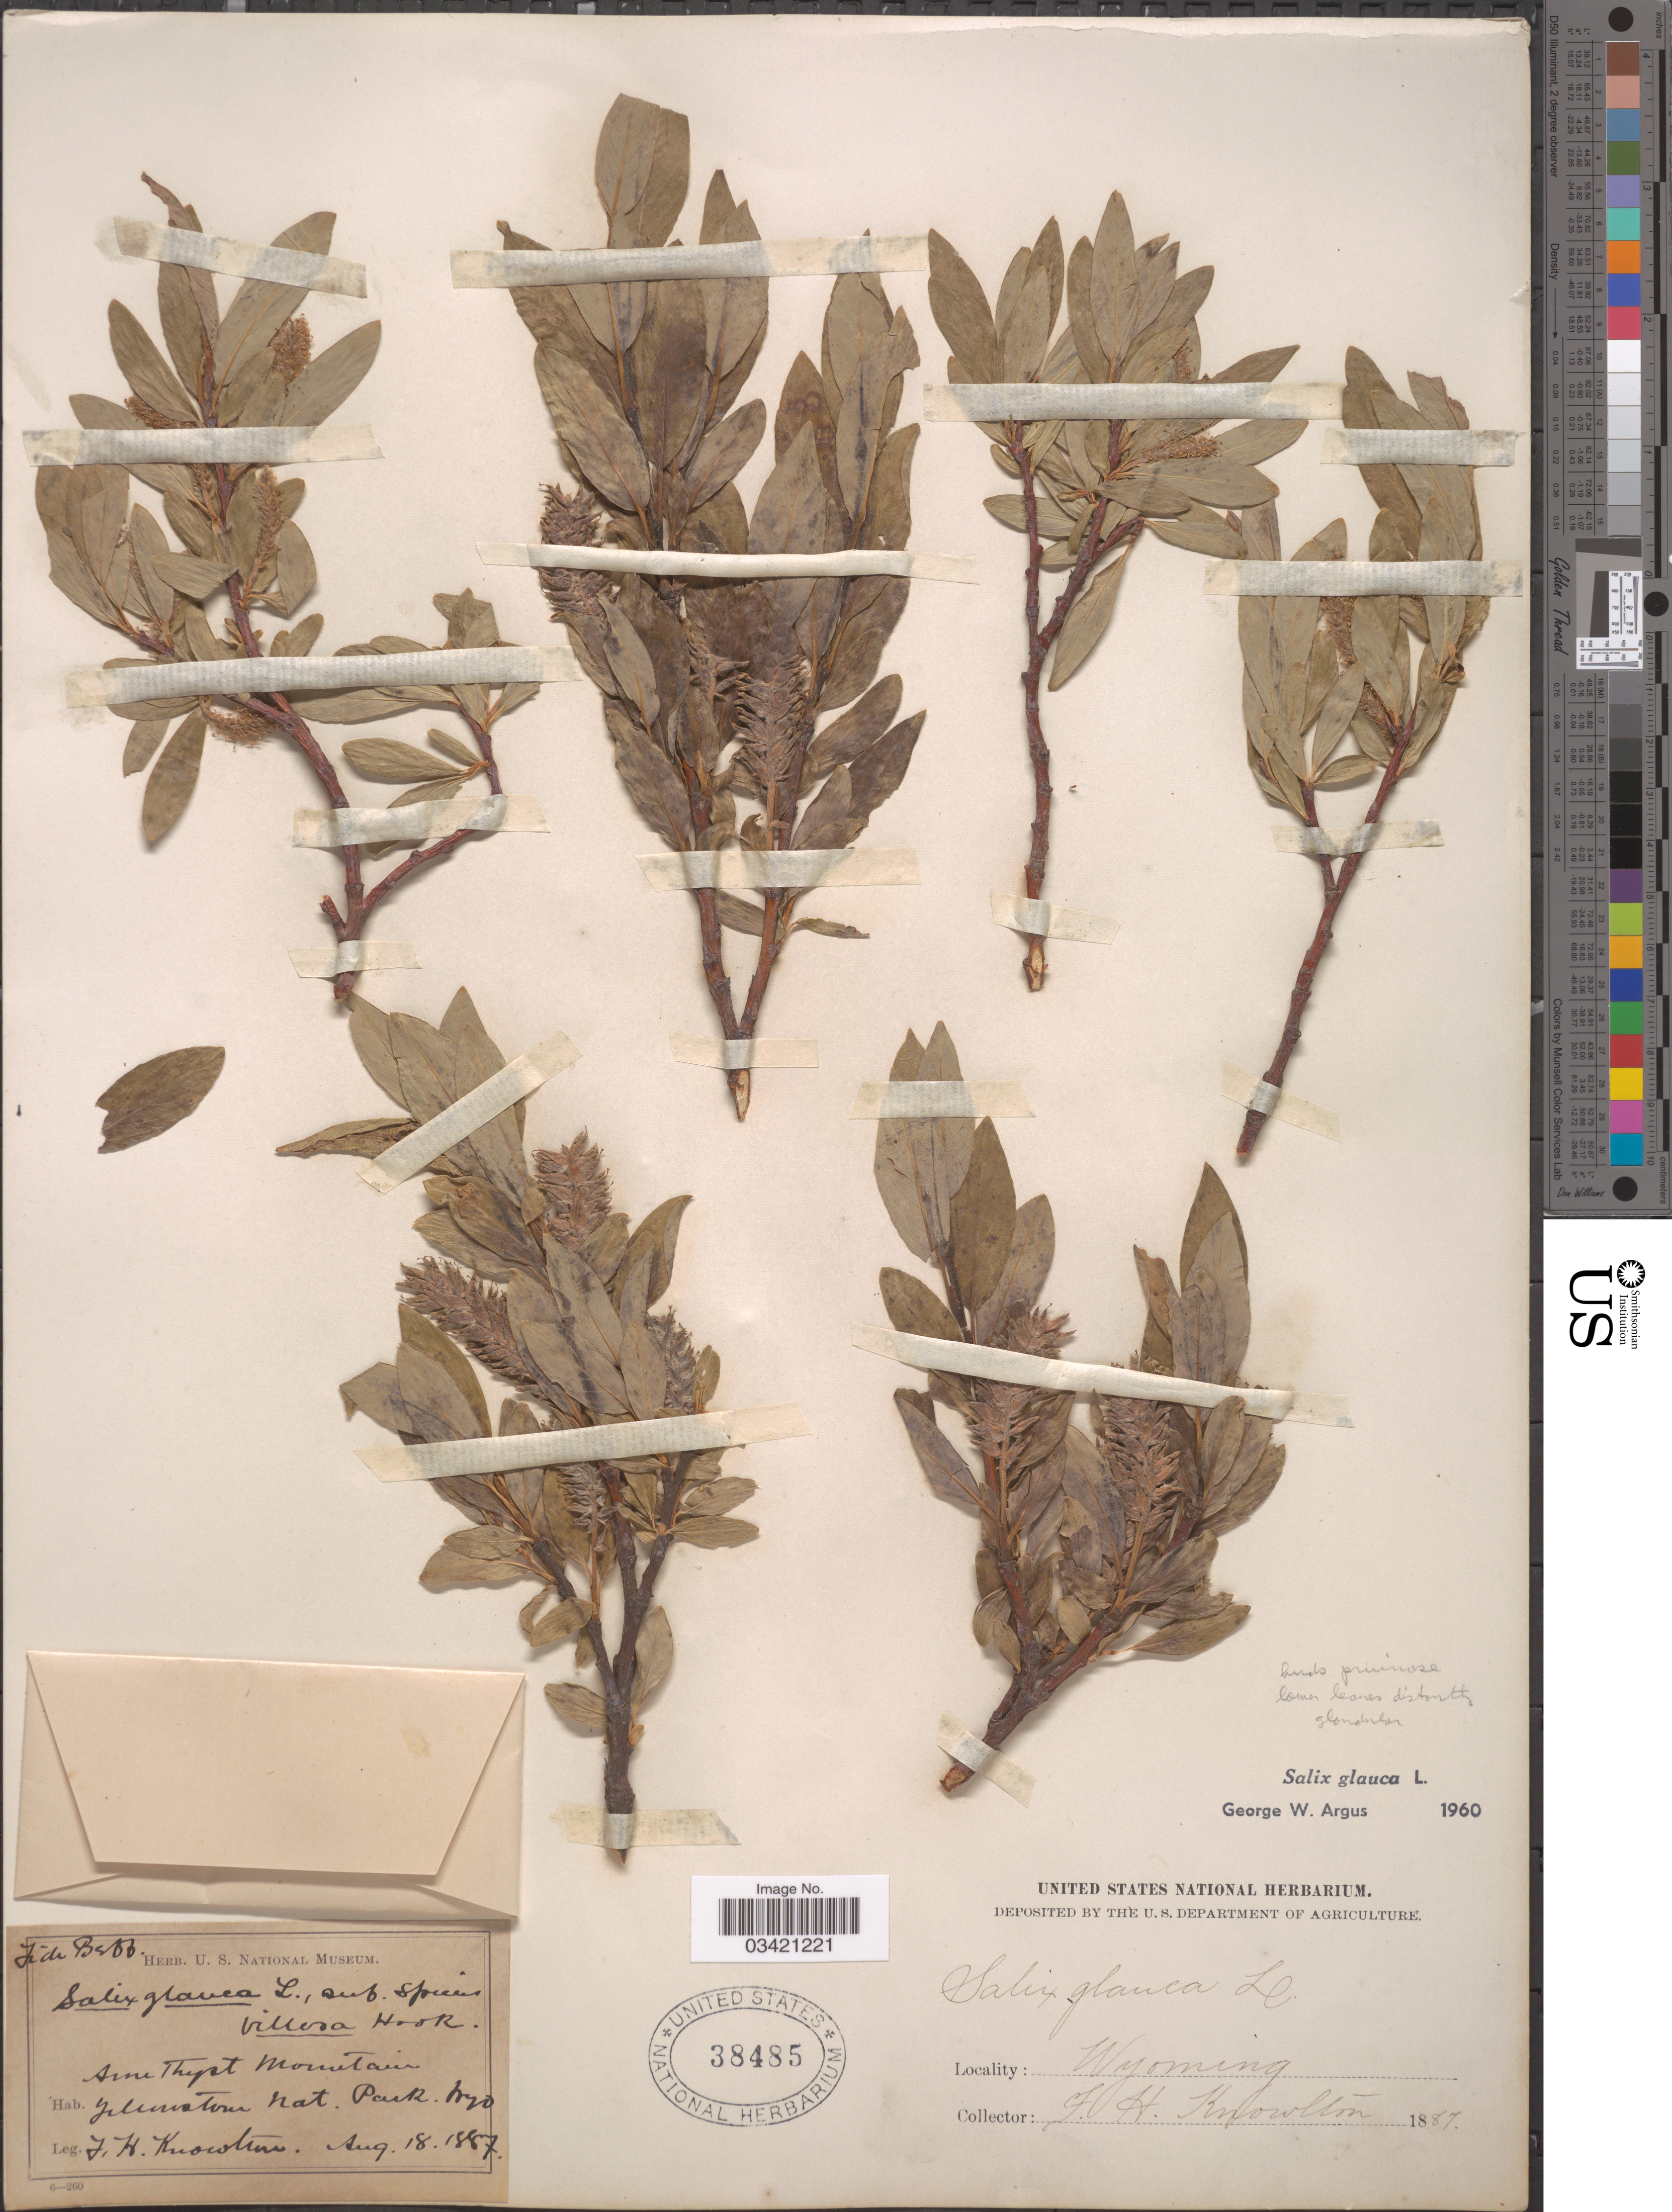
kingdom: Plantae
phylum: Tracheophyta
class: Magnoliopsida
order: Malpighiales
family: Salicaceae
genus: Salix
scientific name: Salix glauca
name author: L.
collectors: F. H. Knowlton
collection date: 1887-08-18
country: United States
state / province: Wyoming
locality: Amethyst Mountain. Yellowstone Nat. Park.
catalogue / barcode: US 38485